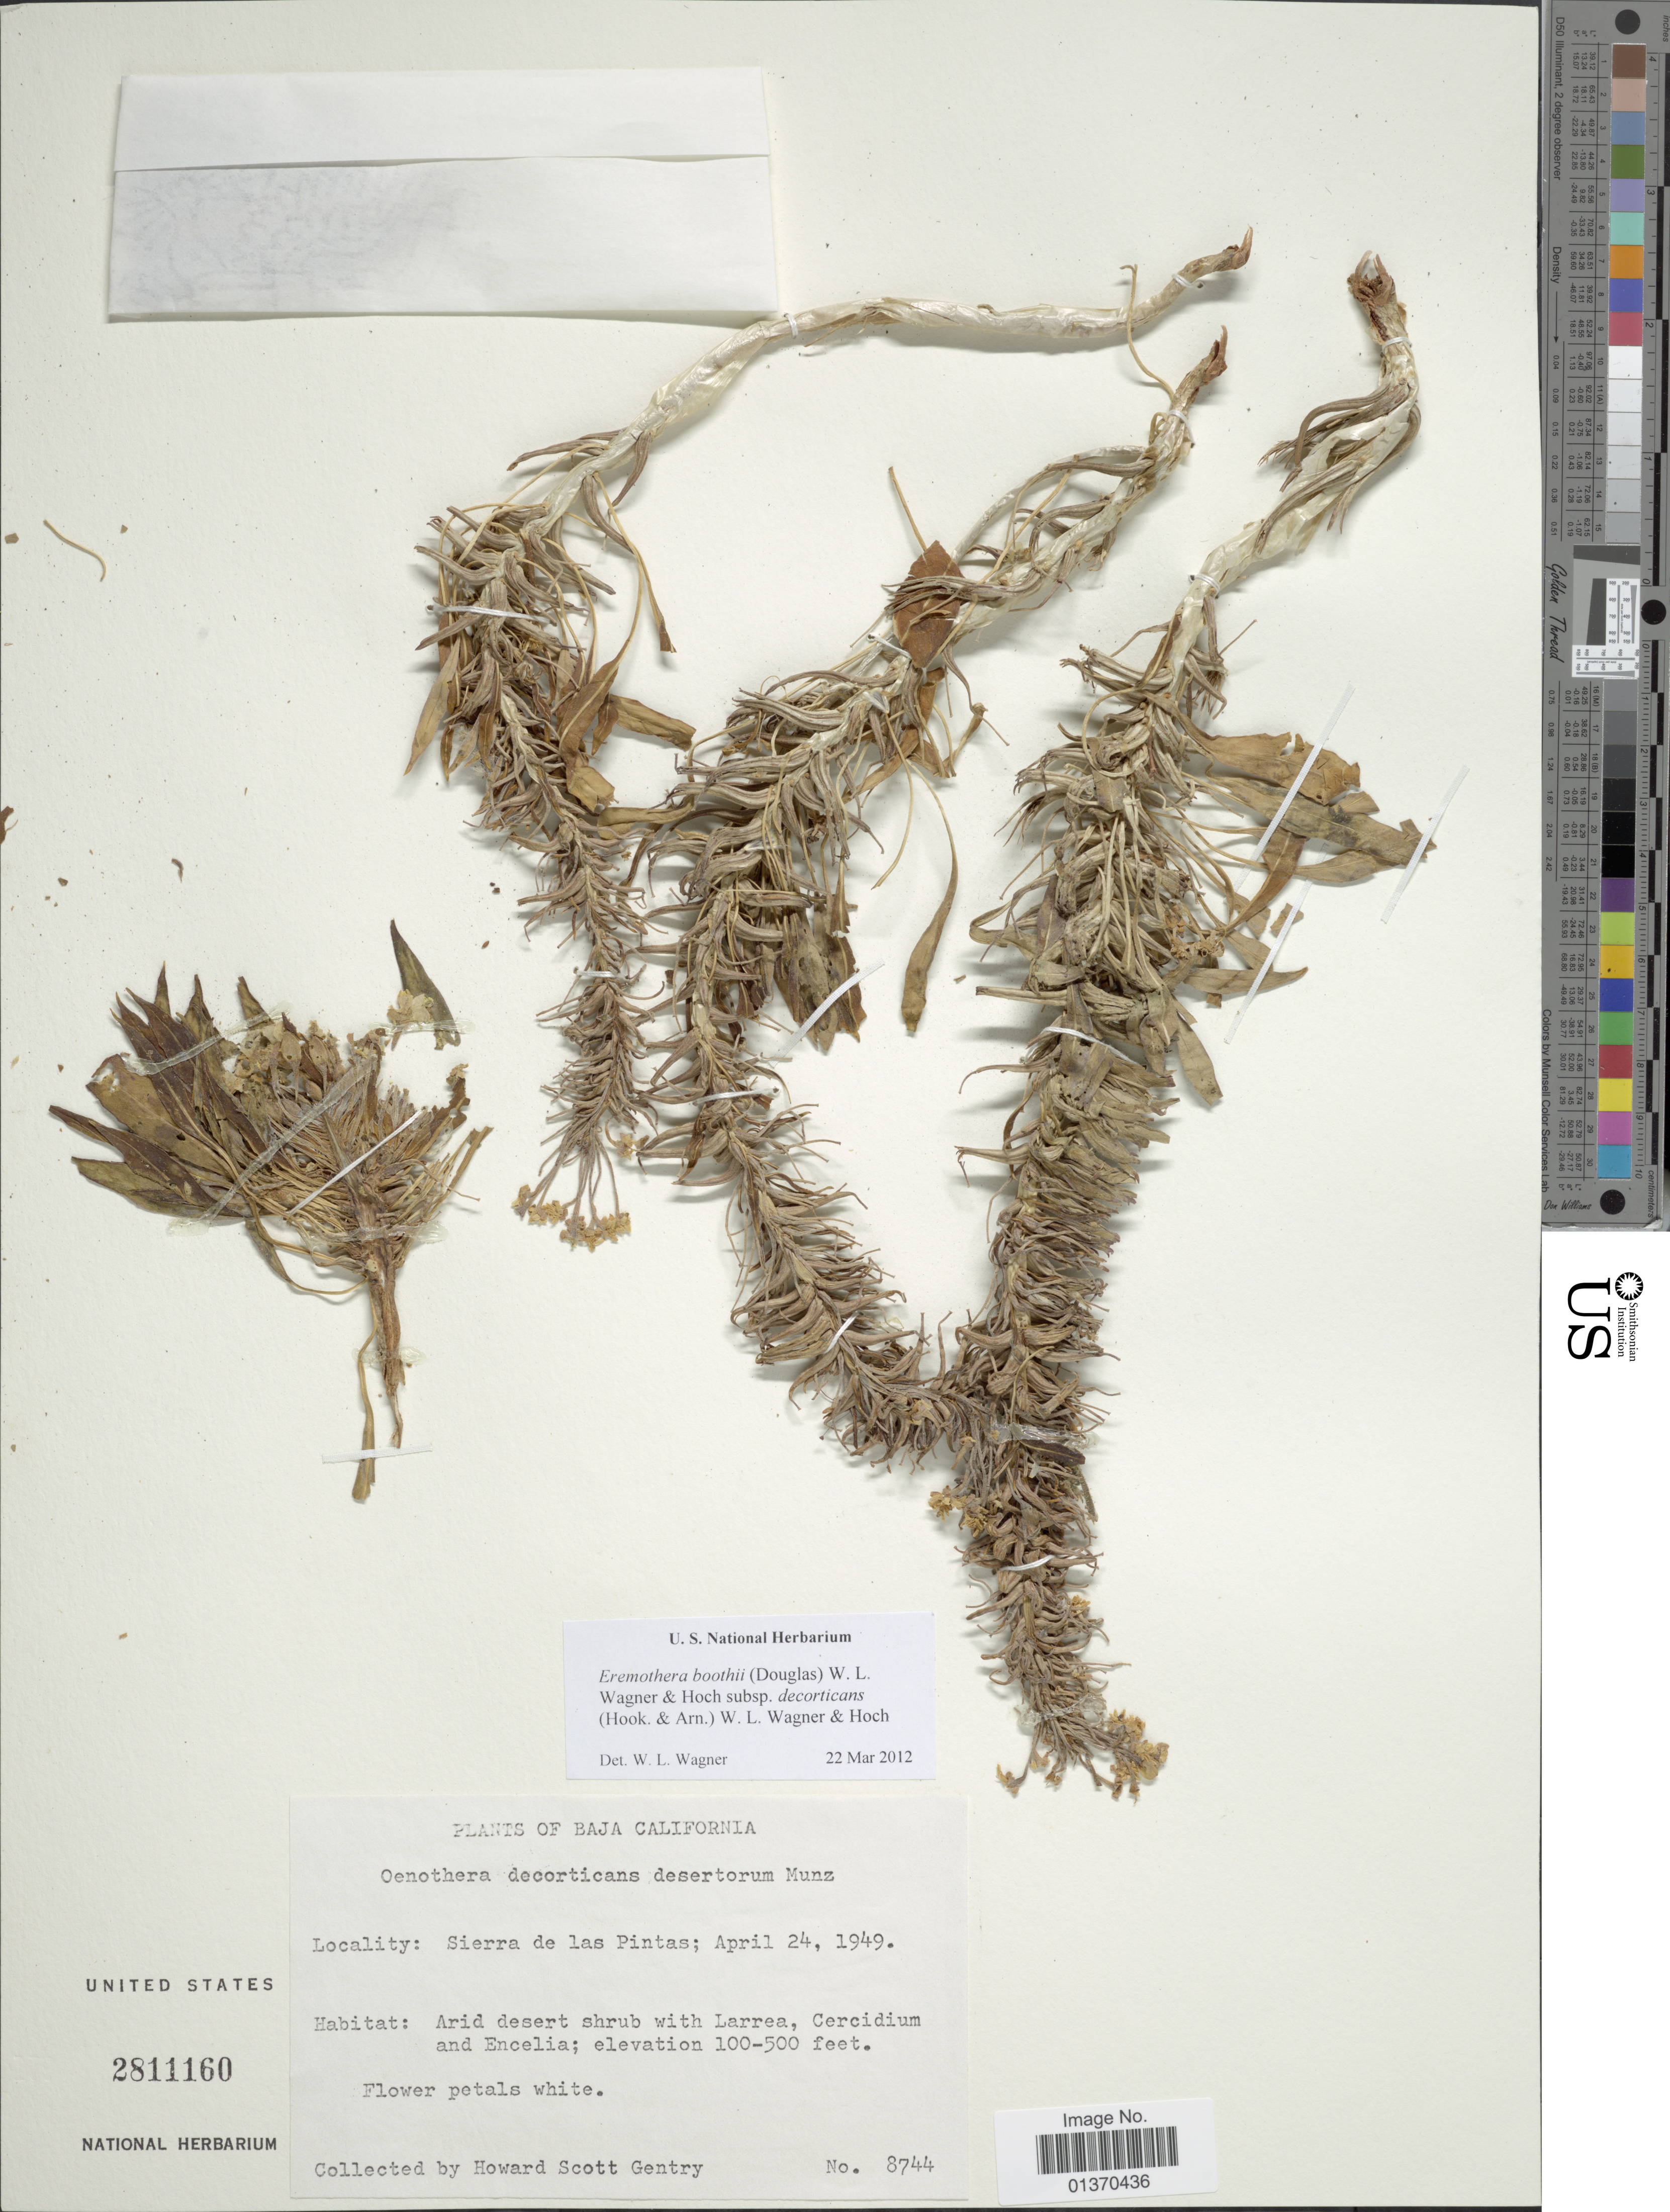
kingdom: Plantae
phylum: Tracheophyta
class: Magnoliopsida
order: Myrtales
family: Onagraceae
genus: Eremothera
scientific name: Eremothera boothii subsp. decorticans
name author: (Hook. & Arn.) W.L. Wagner & Hoch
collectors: H. S. Gentry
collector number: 8744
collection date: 1949-04-24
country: Mexico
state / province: Baja California Norte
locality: Sierra de las Pintas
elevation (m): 30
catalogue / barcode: US 2811160